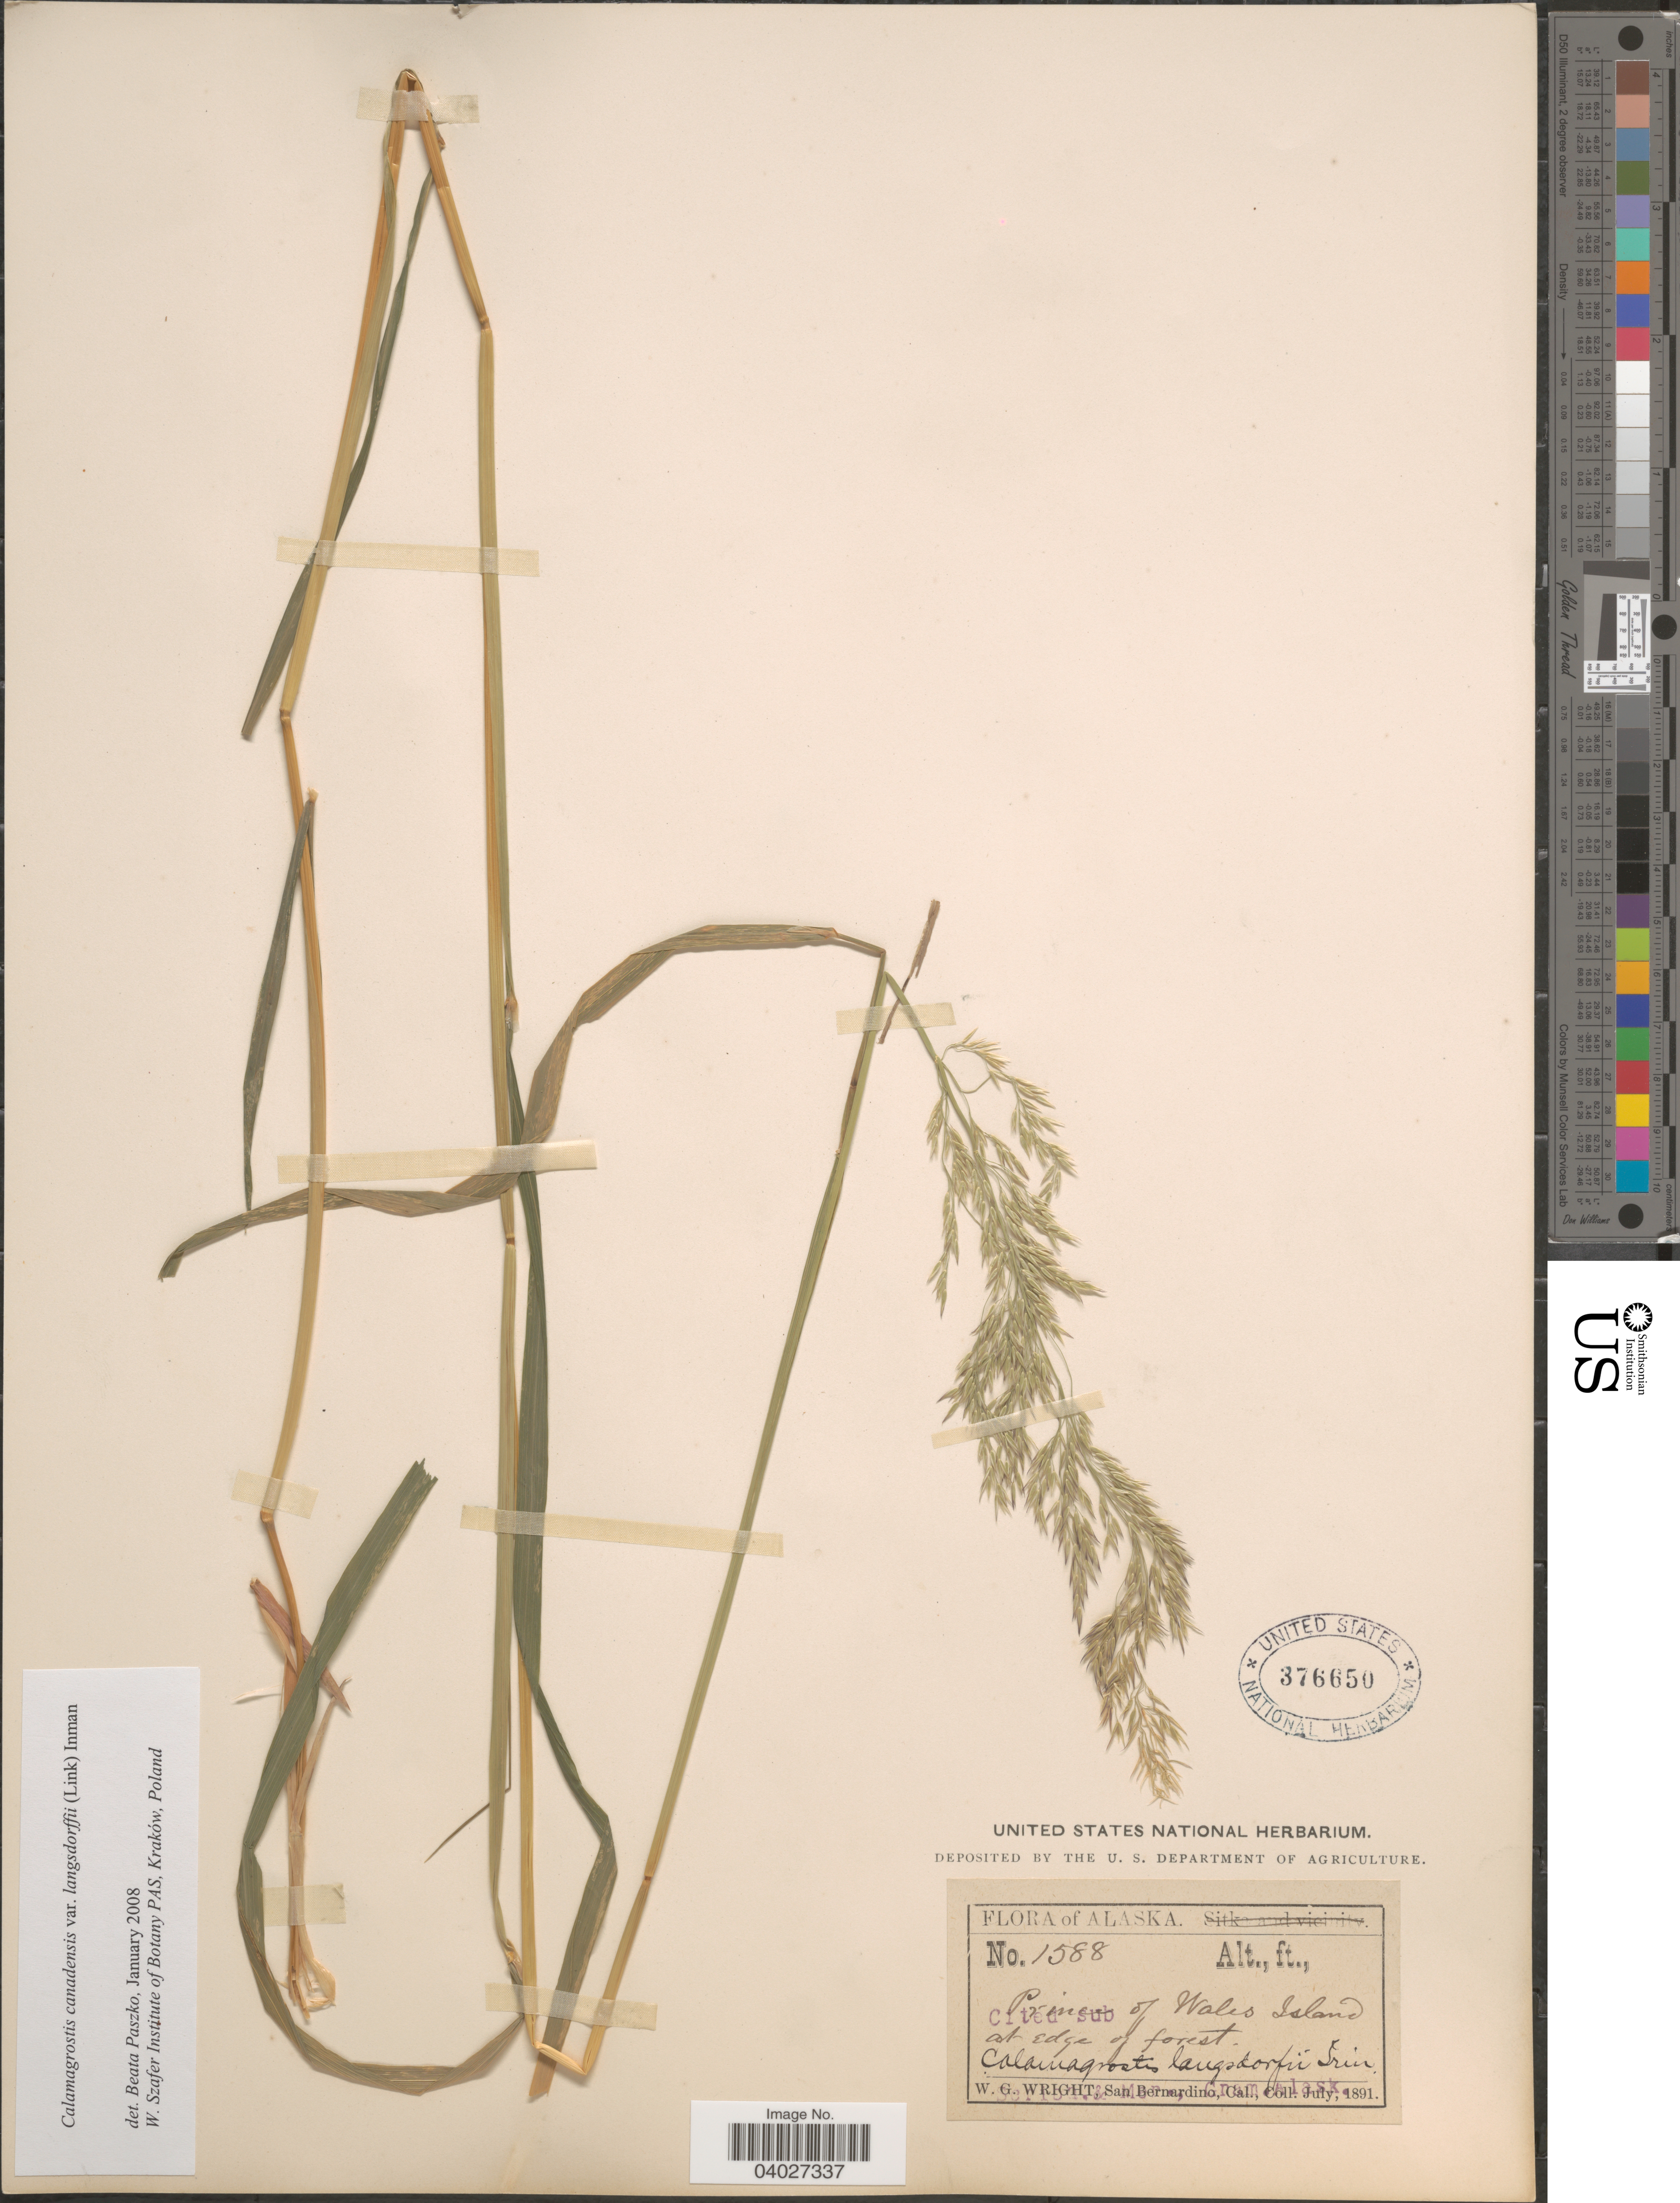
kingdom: Plantae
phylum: Tracheophyta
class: Liliopsida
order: Poales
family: Poaceae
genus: Calamagrostis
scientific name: Calamagrostis canadensis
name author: (Michx.) P. Beauv.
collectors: W. G. Wright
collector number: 1588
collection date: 1891-07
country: United States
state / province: Alaska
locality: Prince of Wales Island. At edge of forest.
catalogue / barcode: US 376650